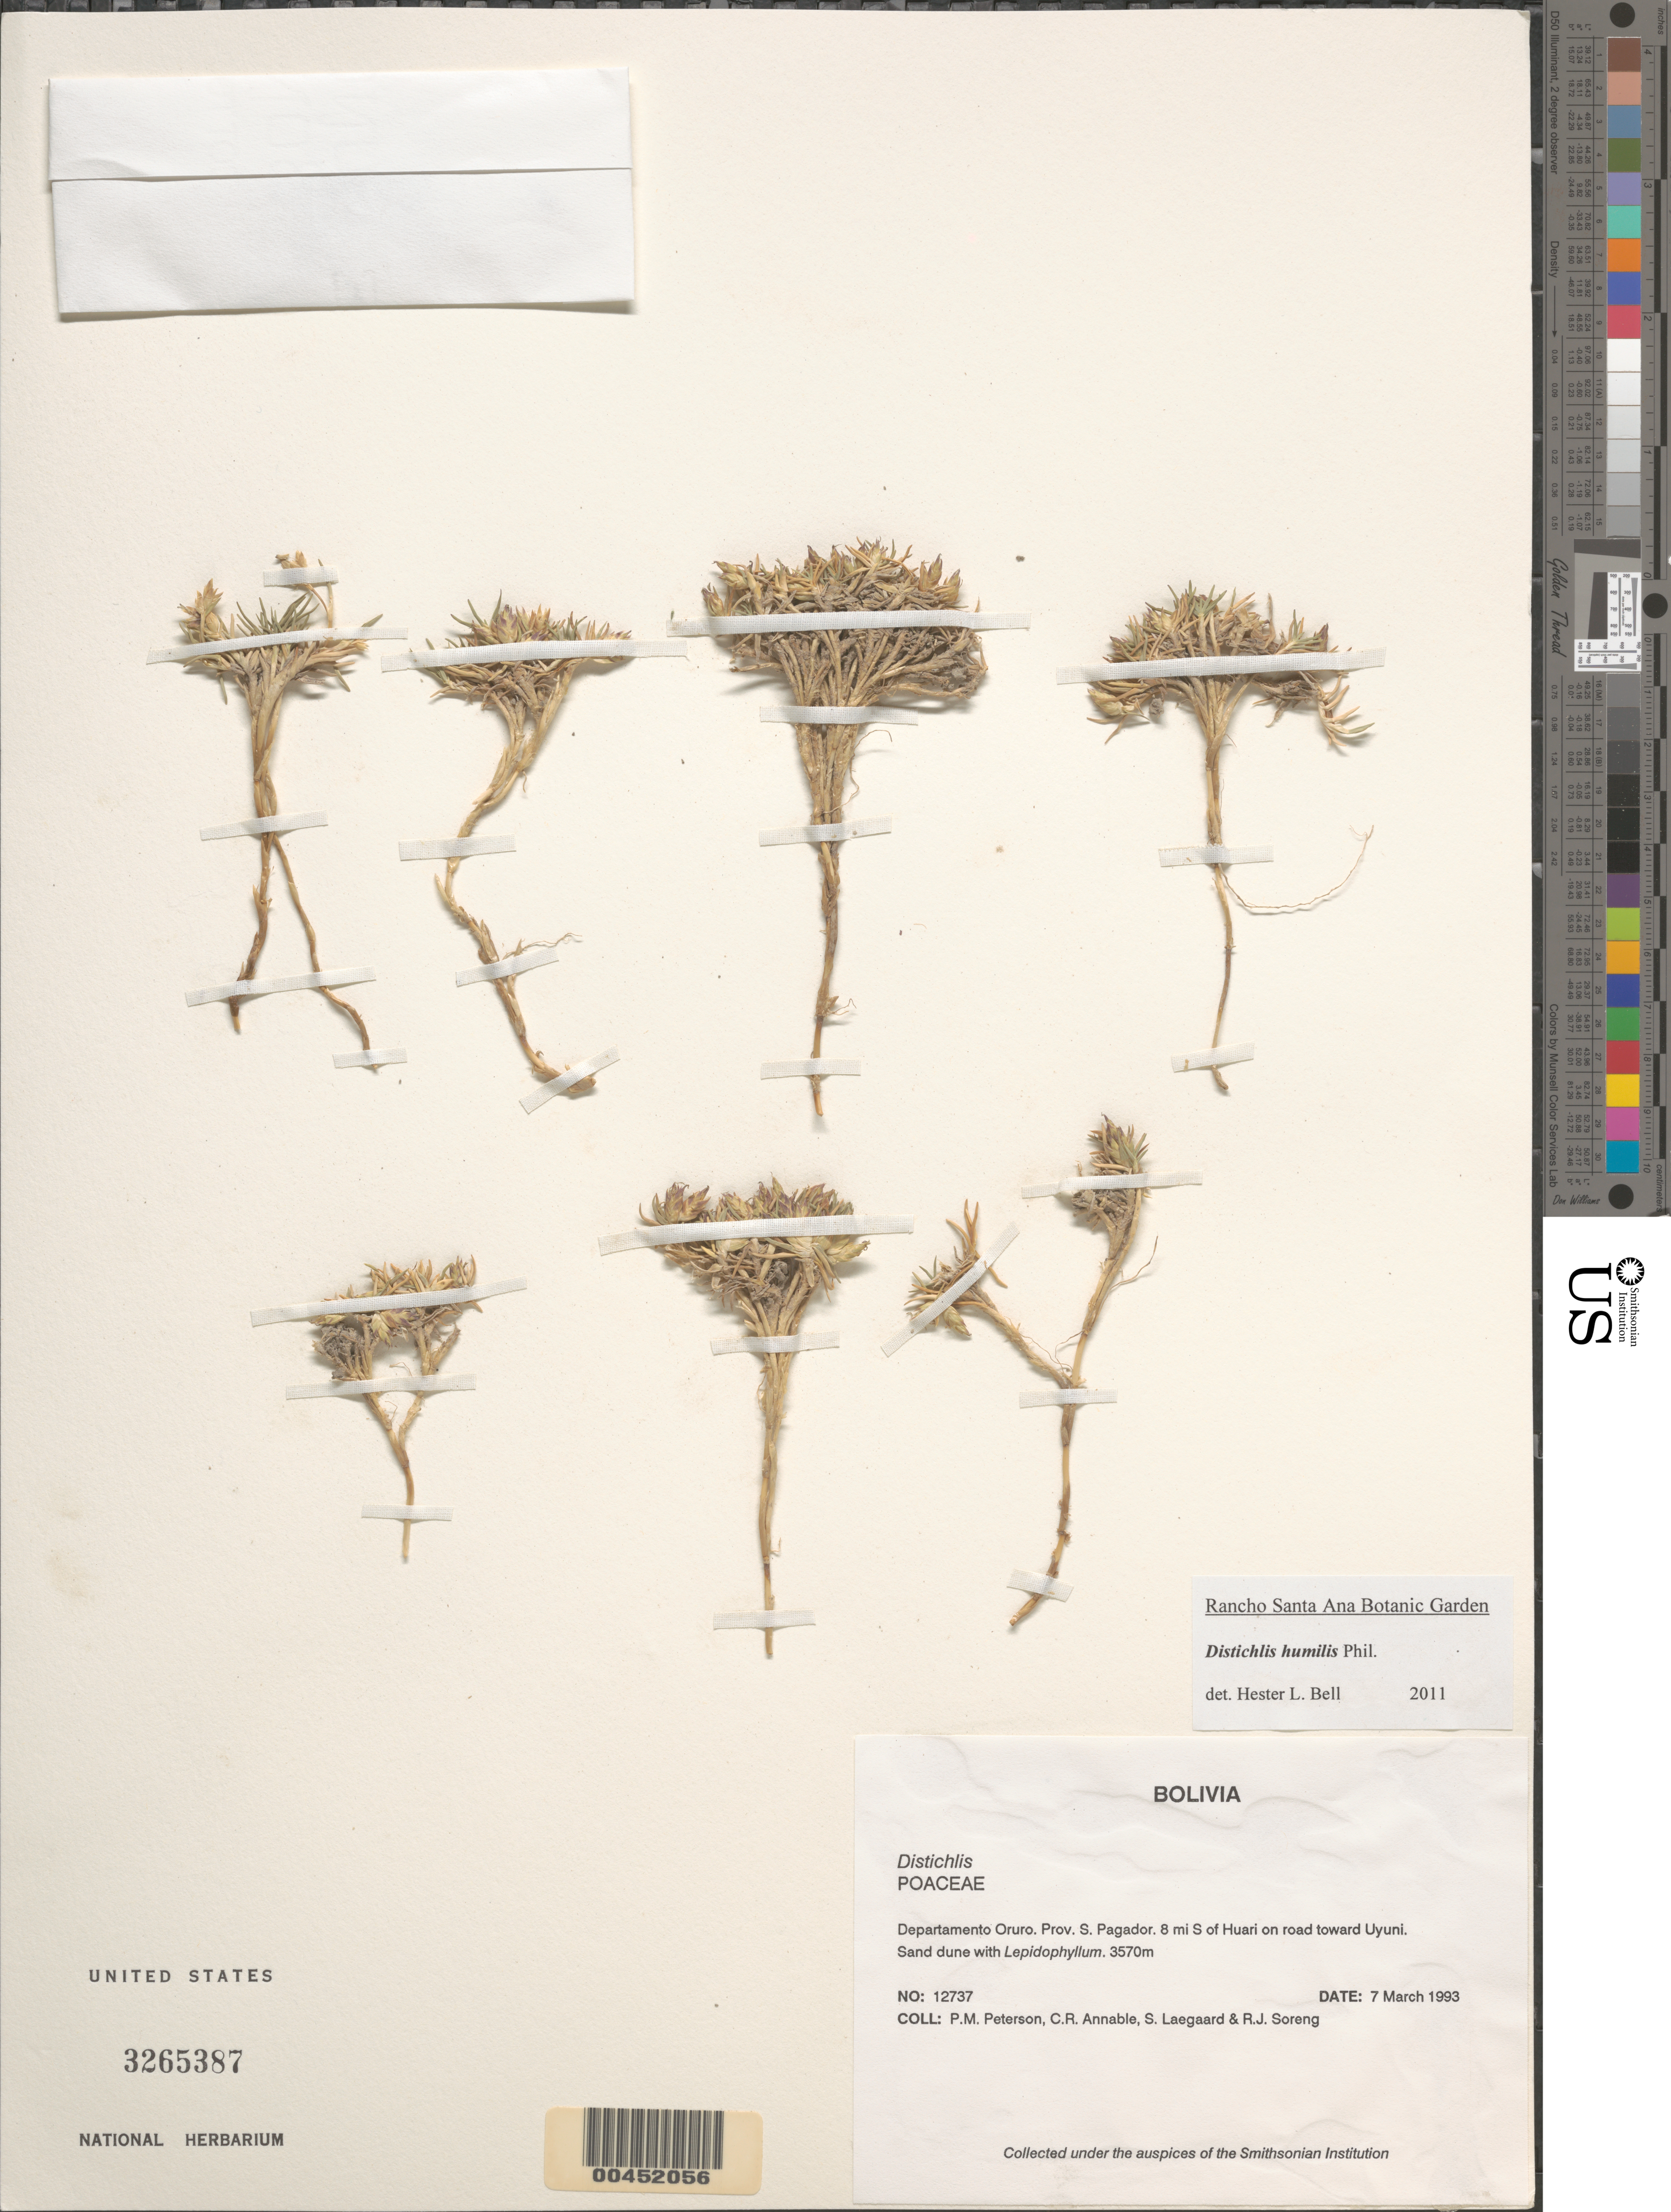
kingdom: Plantae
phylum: Tracheophyta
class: Liliopsida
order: Poales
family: Poaceae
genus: Distichlis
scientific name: Distichlis humilis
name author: Phil.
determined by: Bell, H. L.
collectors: P. M. Peterson, C. R. Annable, S. Lægaard & R. J. Soreng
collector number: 12737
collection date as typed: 07 Mar 1993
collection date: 1993-03-07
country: Bolivia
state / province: Oruro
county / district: Sebastián Pagador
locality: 8 mi S of Huari on road toward Uyuni.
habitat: Sand dune with Lepidophyllum.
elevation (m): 3570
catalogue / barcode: US 3265387